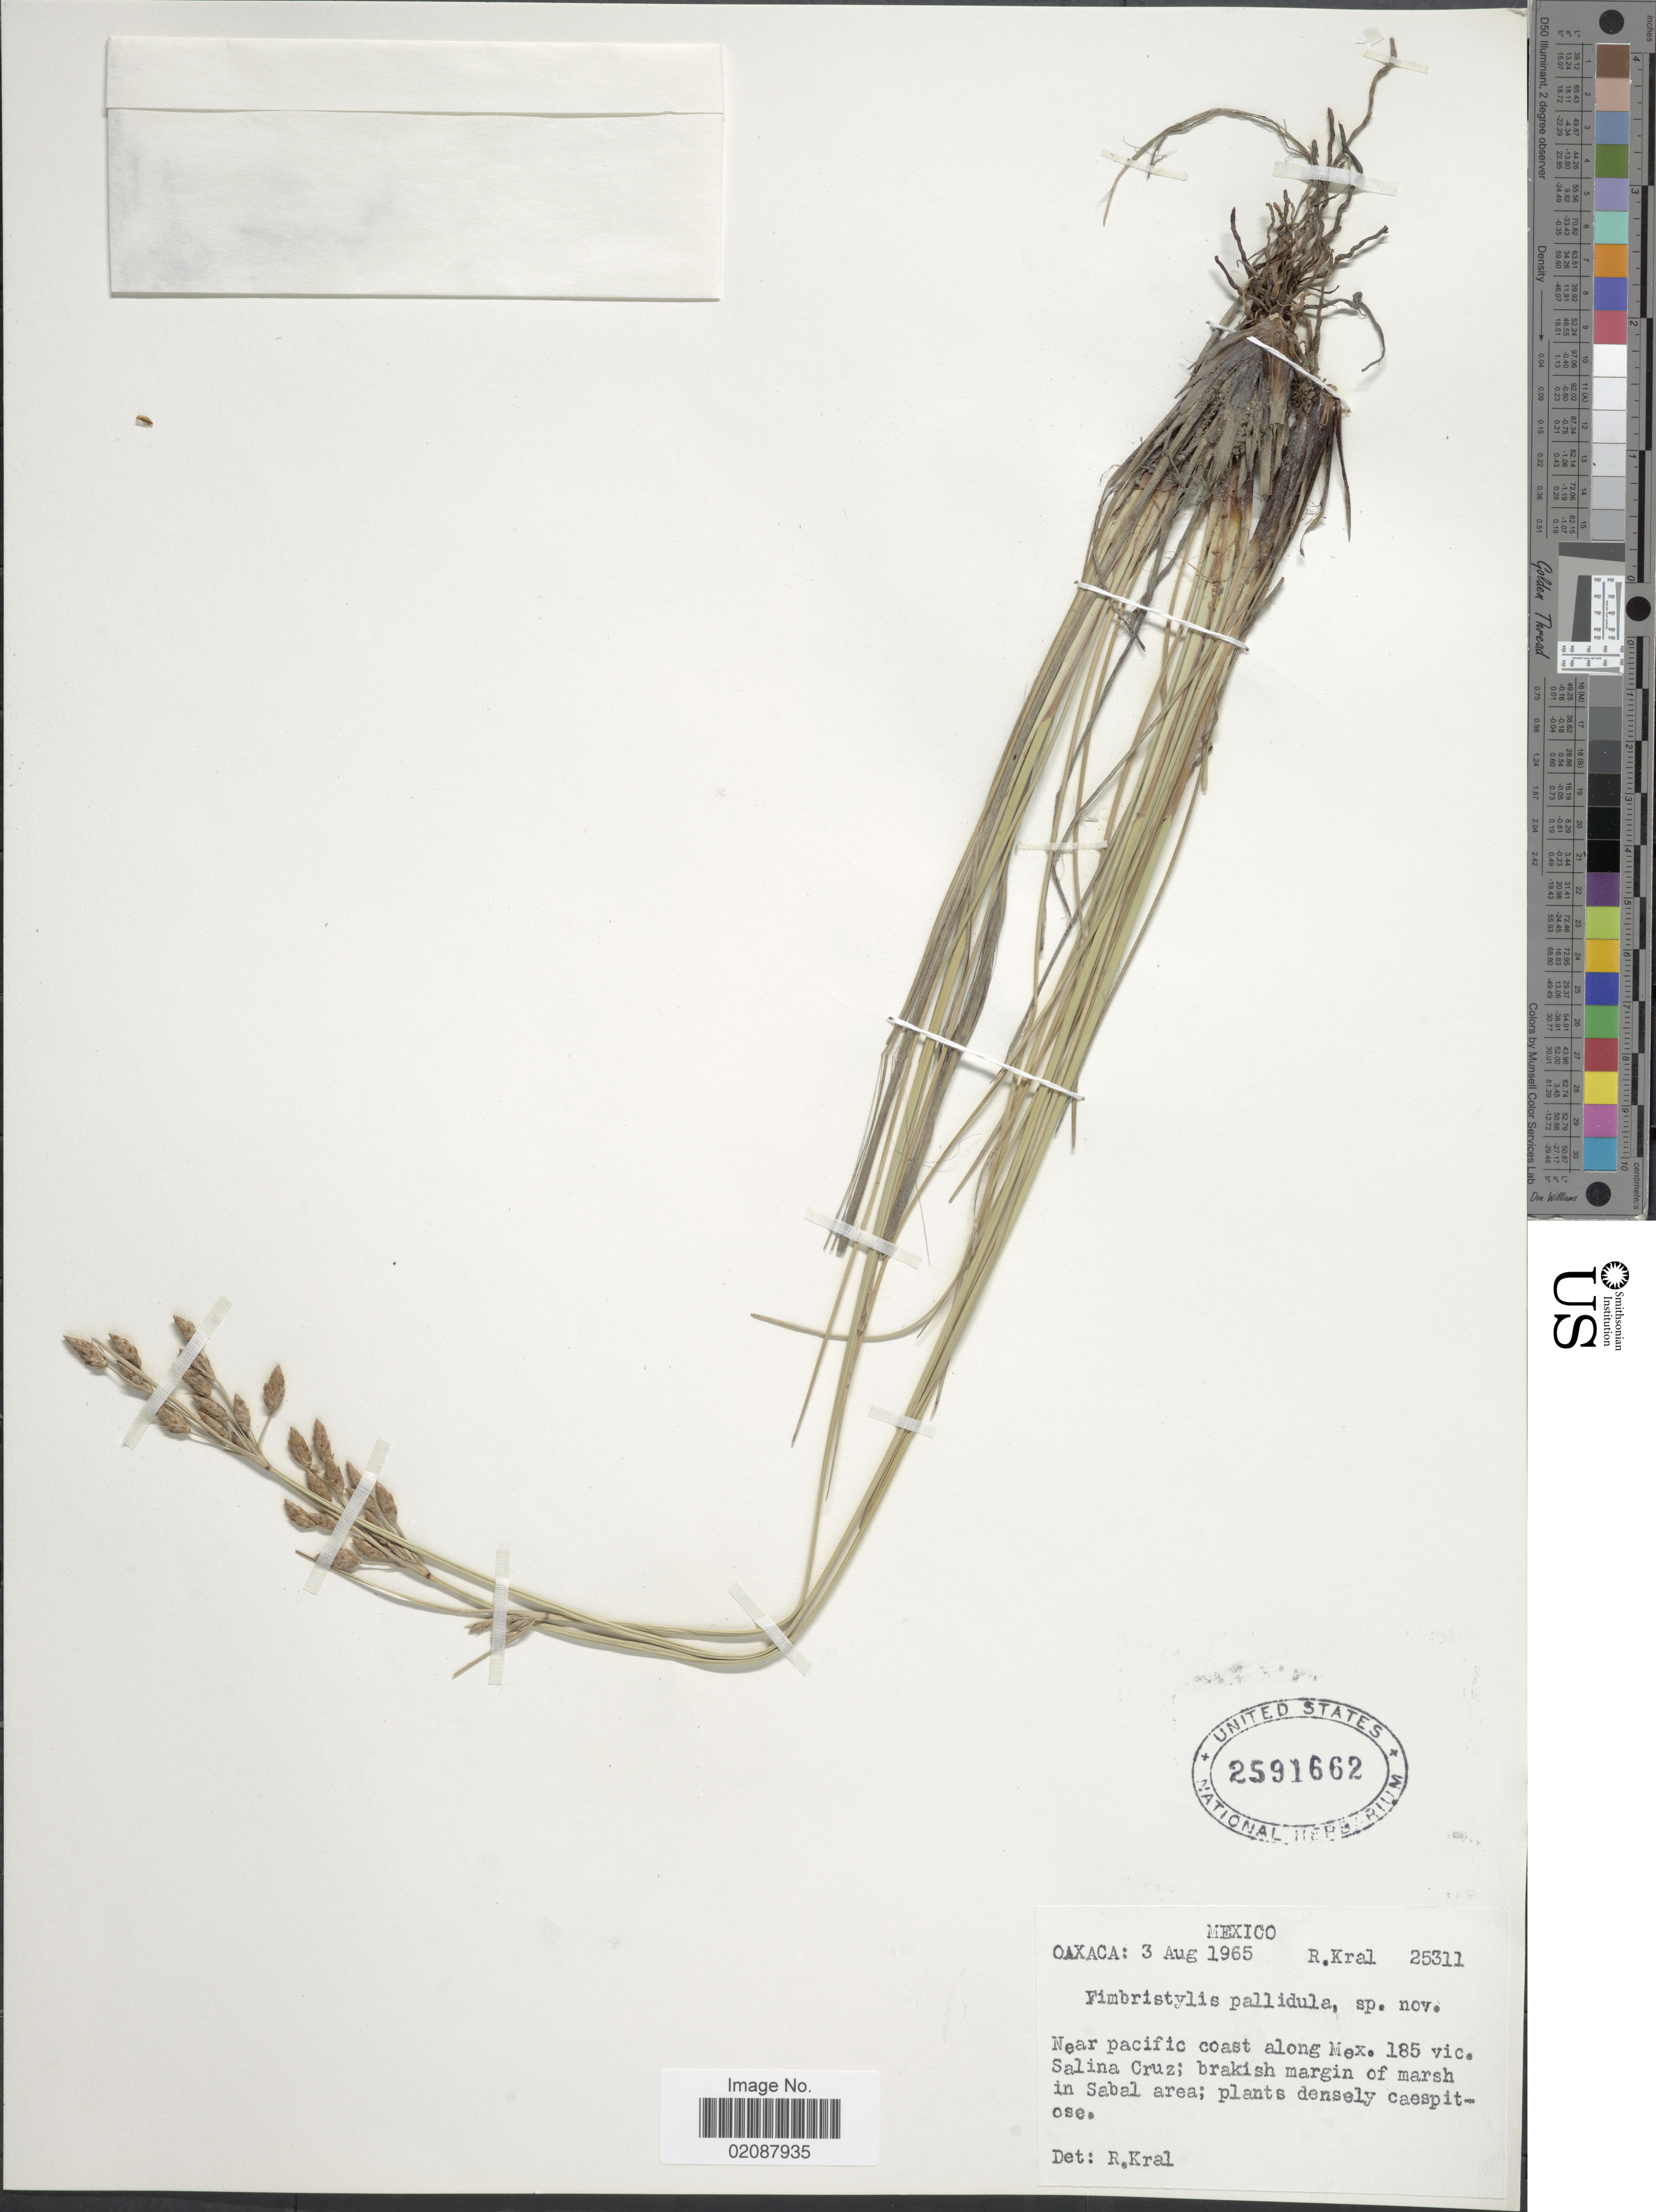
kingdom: Plantae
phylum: Tracheophyta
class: Liliopsida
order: Poales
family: Cyperaceae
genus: Fimbristylis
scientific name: Fimbristylis pallidula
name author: Kral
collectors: R. Kral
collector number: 25311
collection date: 1965-08-03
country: Mexico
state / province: Oaxaca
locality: Near pacific coast along Mex. 185 vic. Salina Cruz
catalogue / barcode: US 2591662